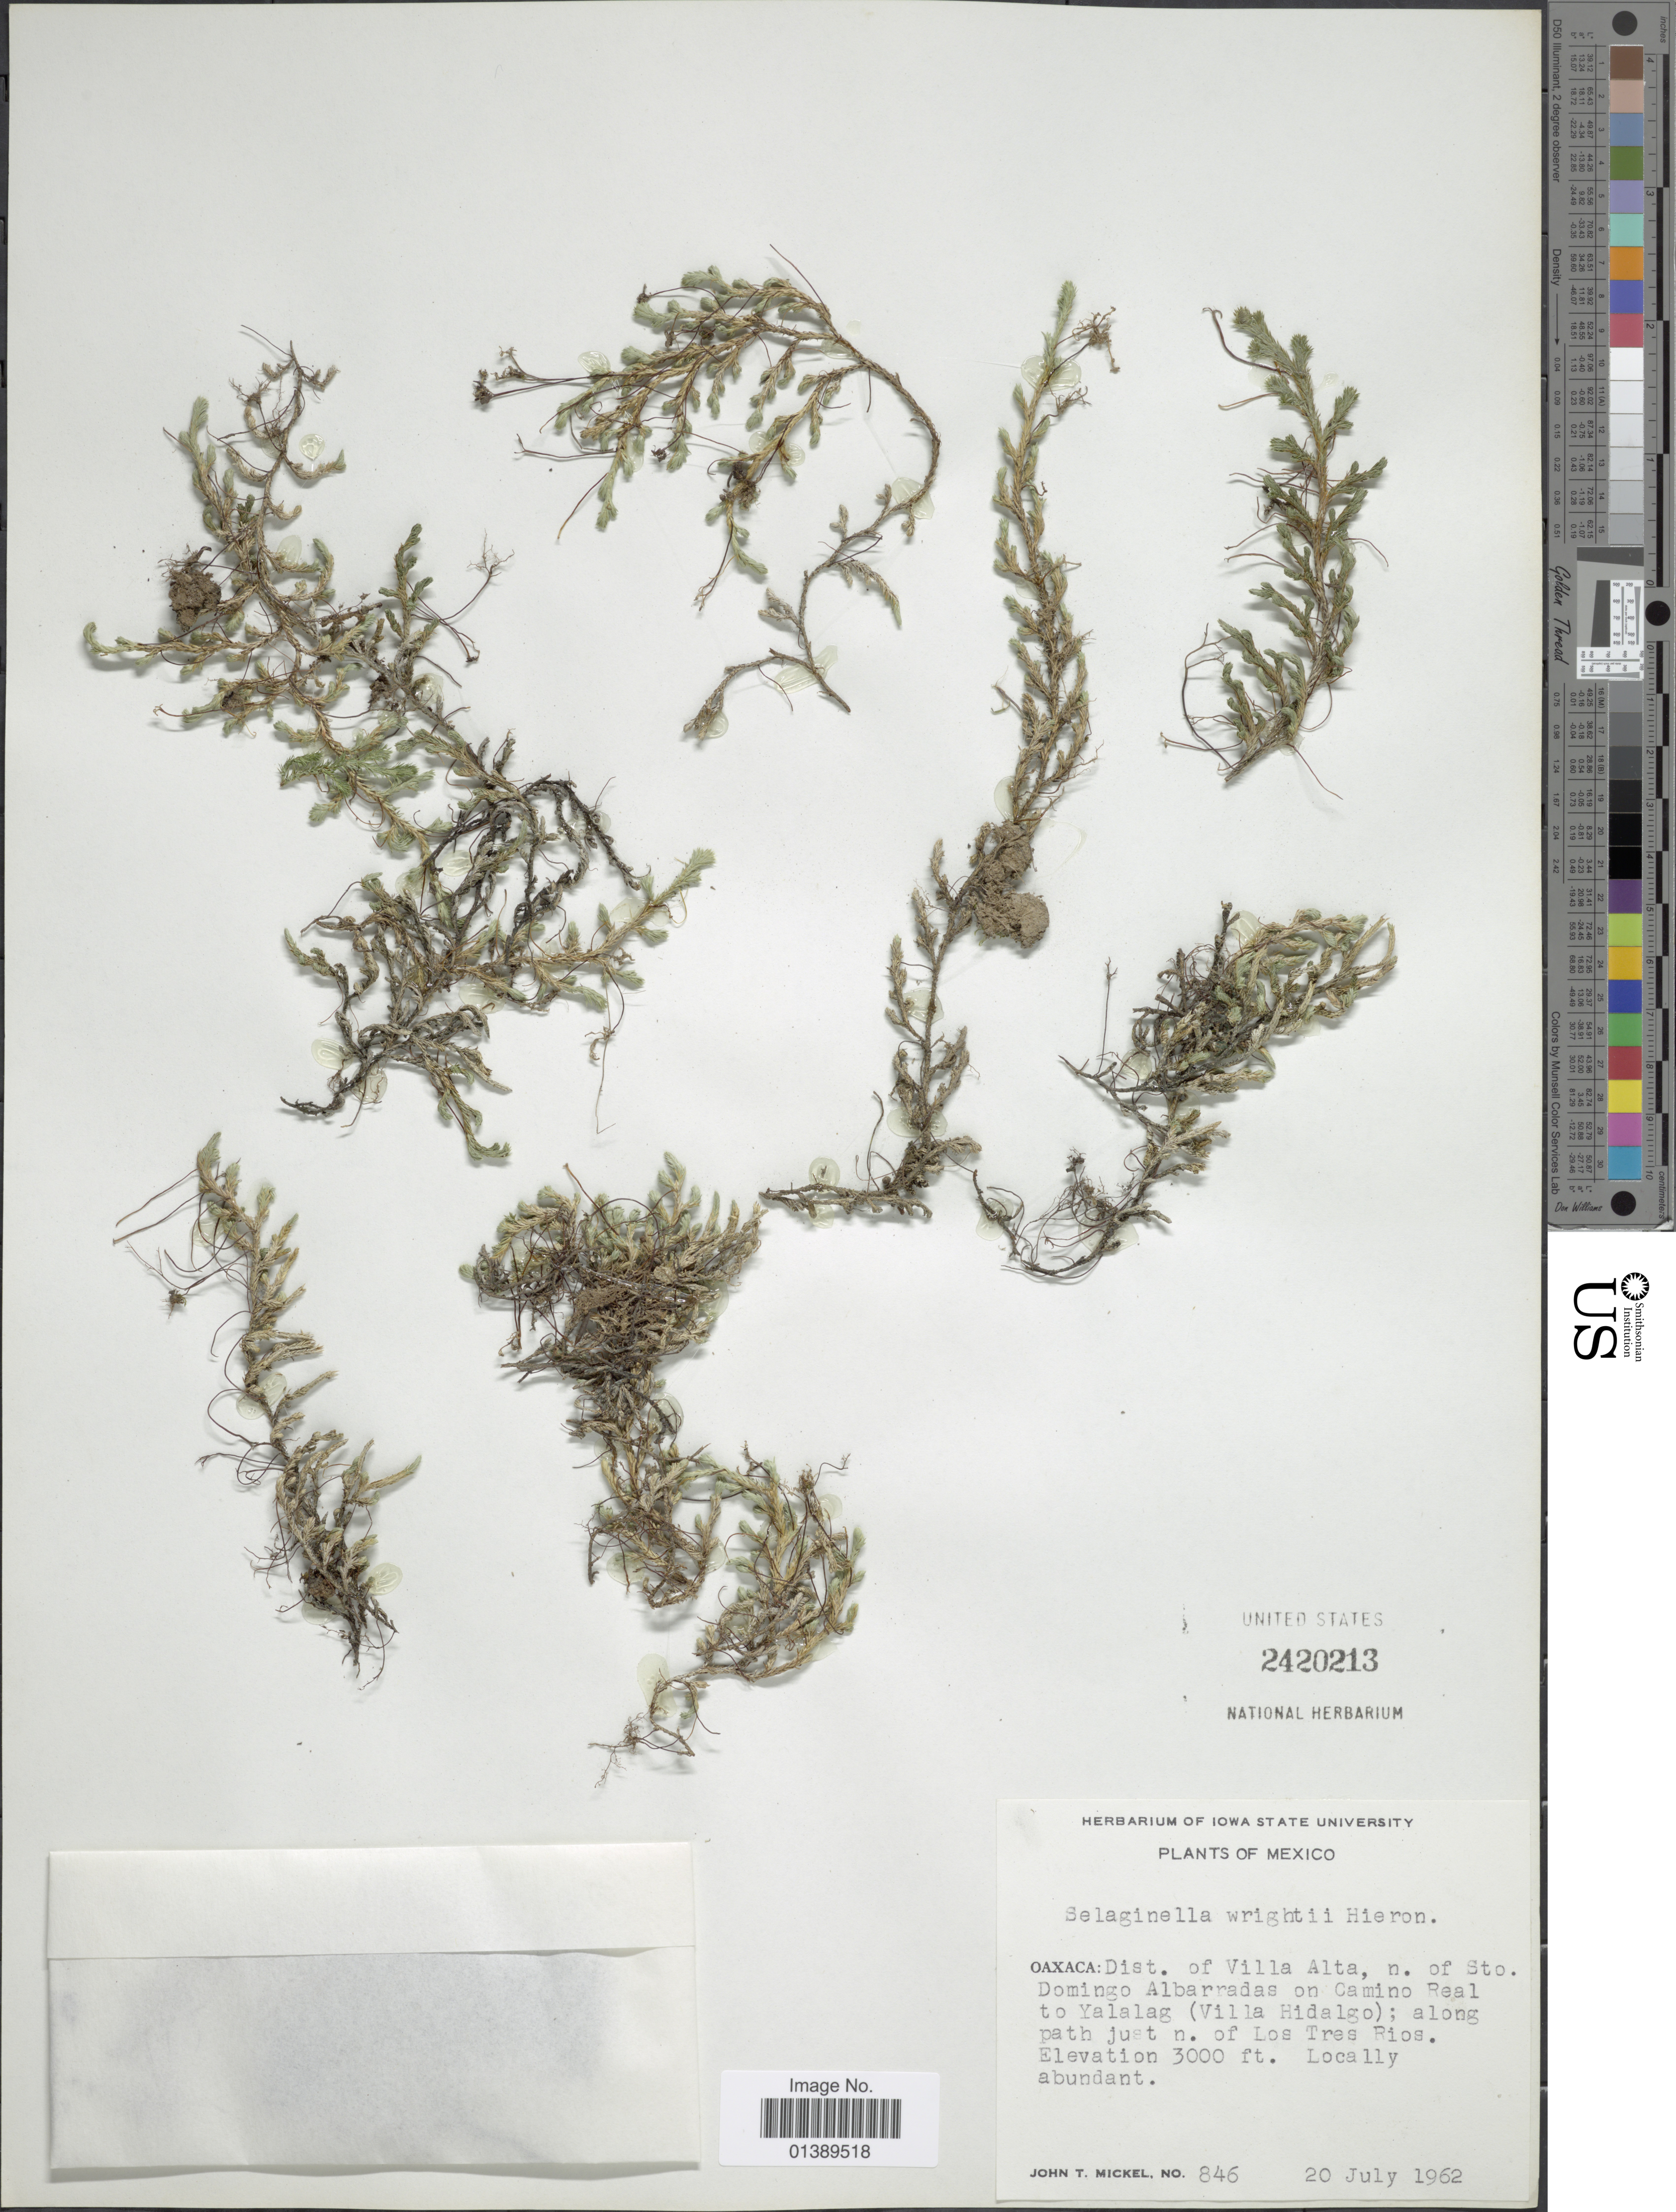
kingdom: Plantae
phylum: Tracheophyta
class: Lycopodiopsida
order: Selaginellales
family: Selaginellaceae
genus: Selaginella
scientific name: Selaginella wightii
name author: Hieron.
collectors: J. T. Mickel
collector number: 846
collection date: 1962-07-20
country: Mexico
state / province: Oaxaca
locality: Dist. of Villa Alta, n. of Sto. Domingo Albarradas on Camino Real to Yalalag (Villa Hidalgo): along path just n. of LOs Tres Rios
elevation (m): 914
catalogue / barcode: US 2420213